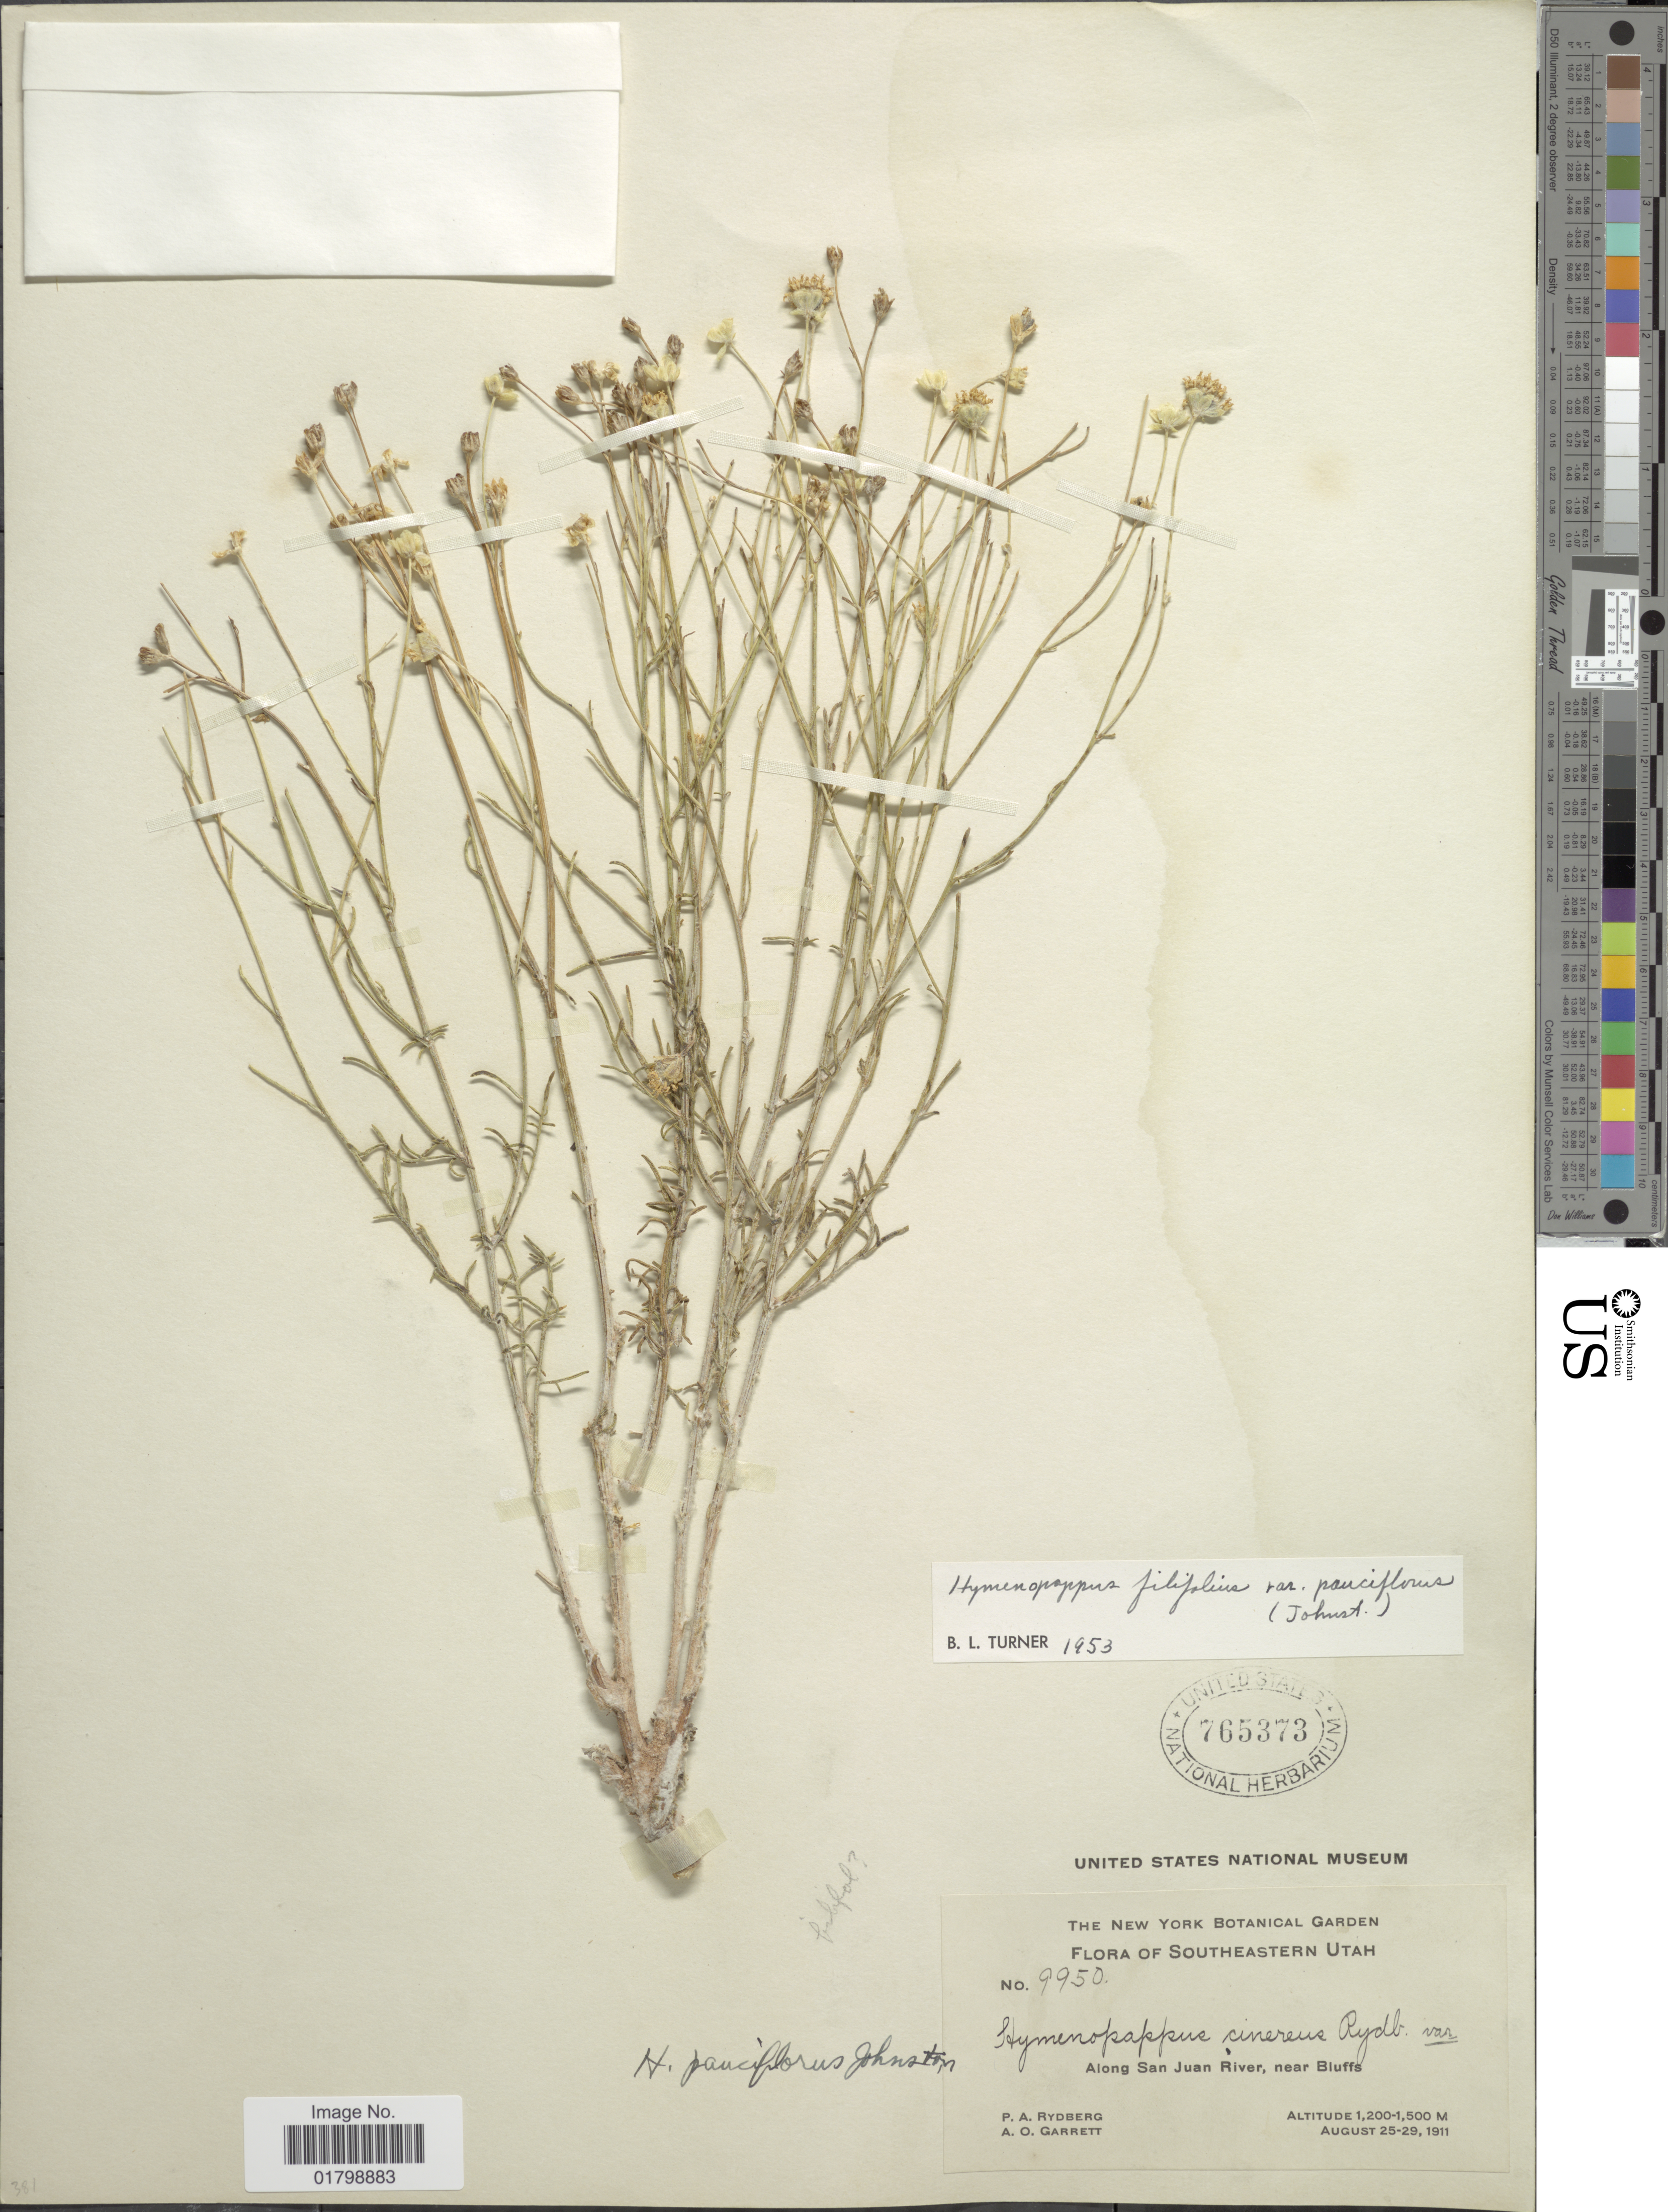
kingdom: Plantae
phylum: Tracheophyta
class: Magnoliopsida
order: Asterales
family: Asteraceae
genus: Hymenopappus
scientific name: Hymenopappus filifolius var. pauciflorus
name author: (I.M. Johnst.) B.L. Turner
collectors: P. A. Rydberg & A. O. Garrett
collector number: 9950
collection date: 1911-08-25/1911-08-29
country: United States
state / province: Utah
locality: Southeastern Utah, Along San Juan River, near Bluffs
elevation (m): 1200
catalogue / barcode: US 765373